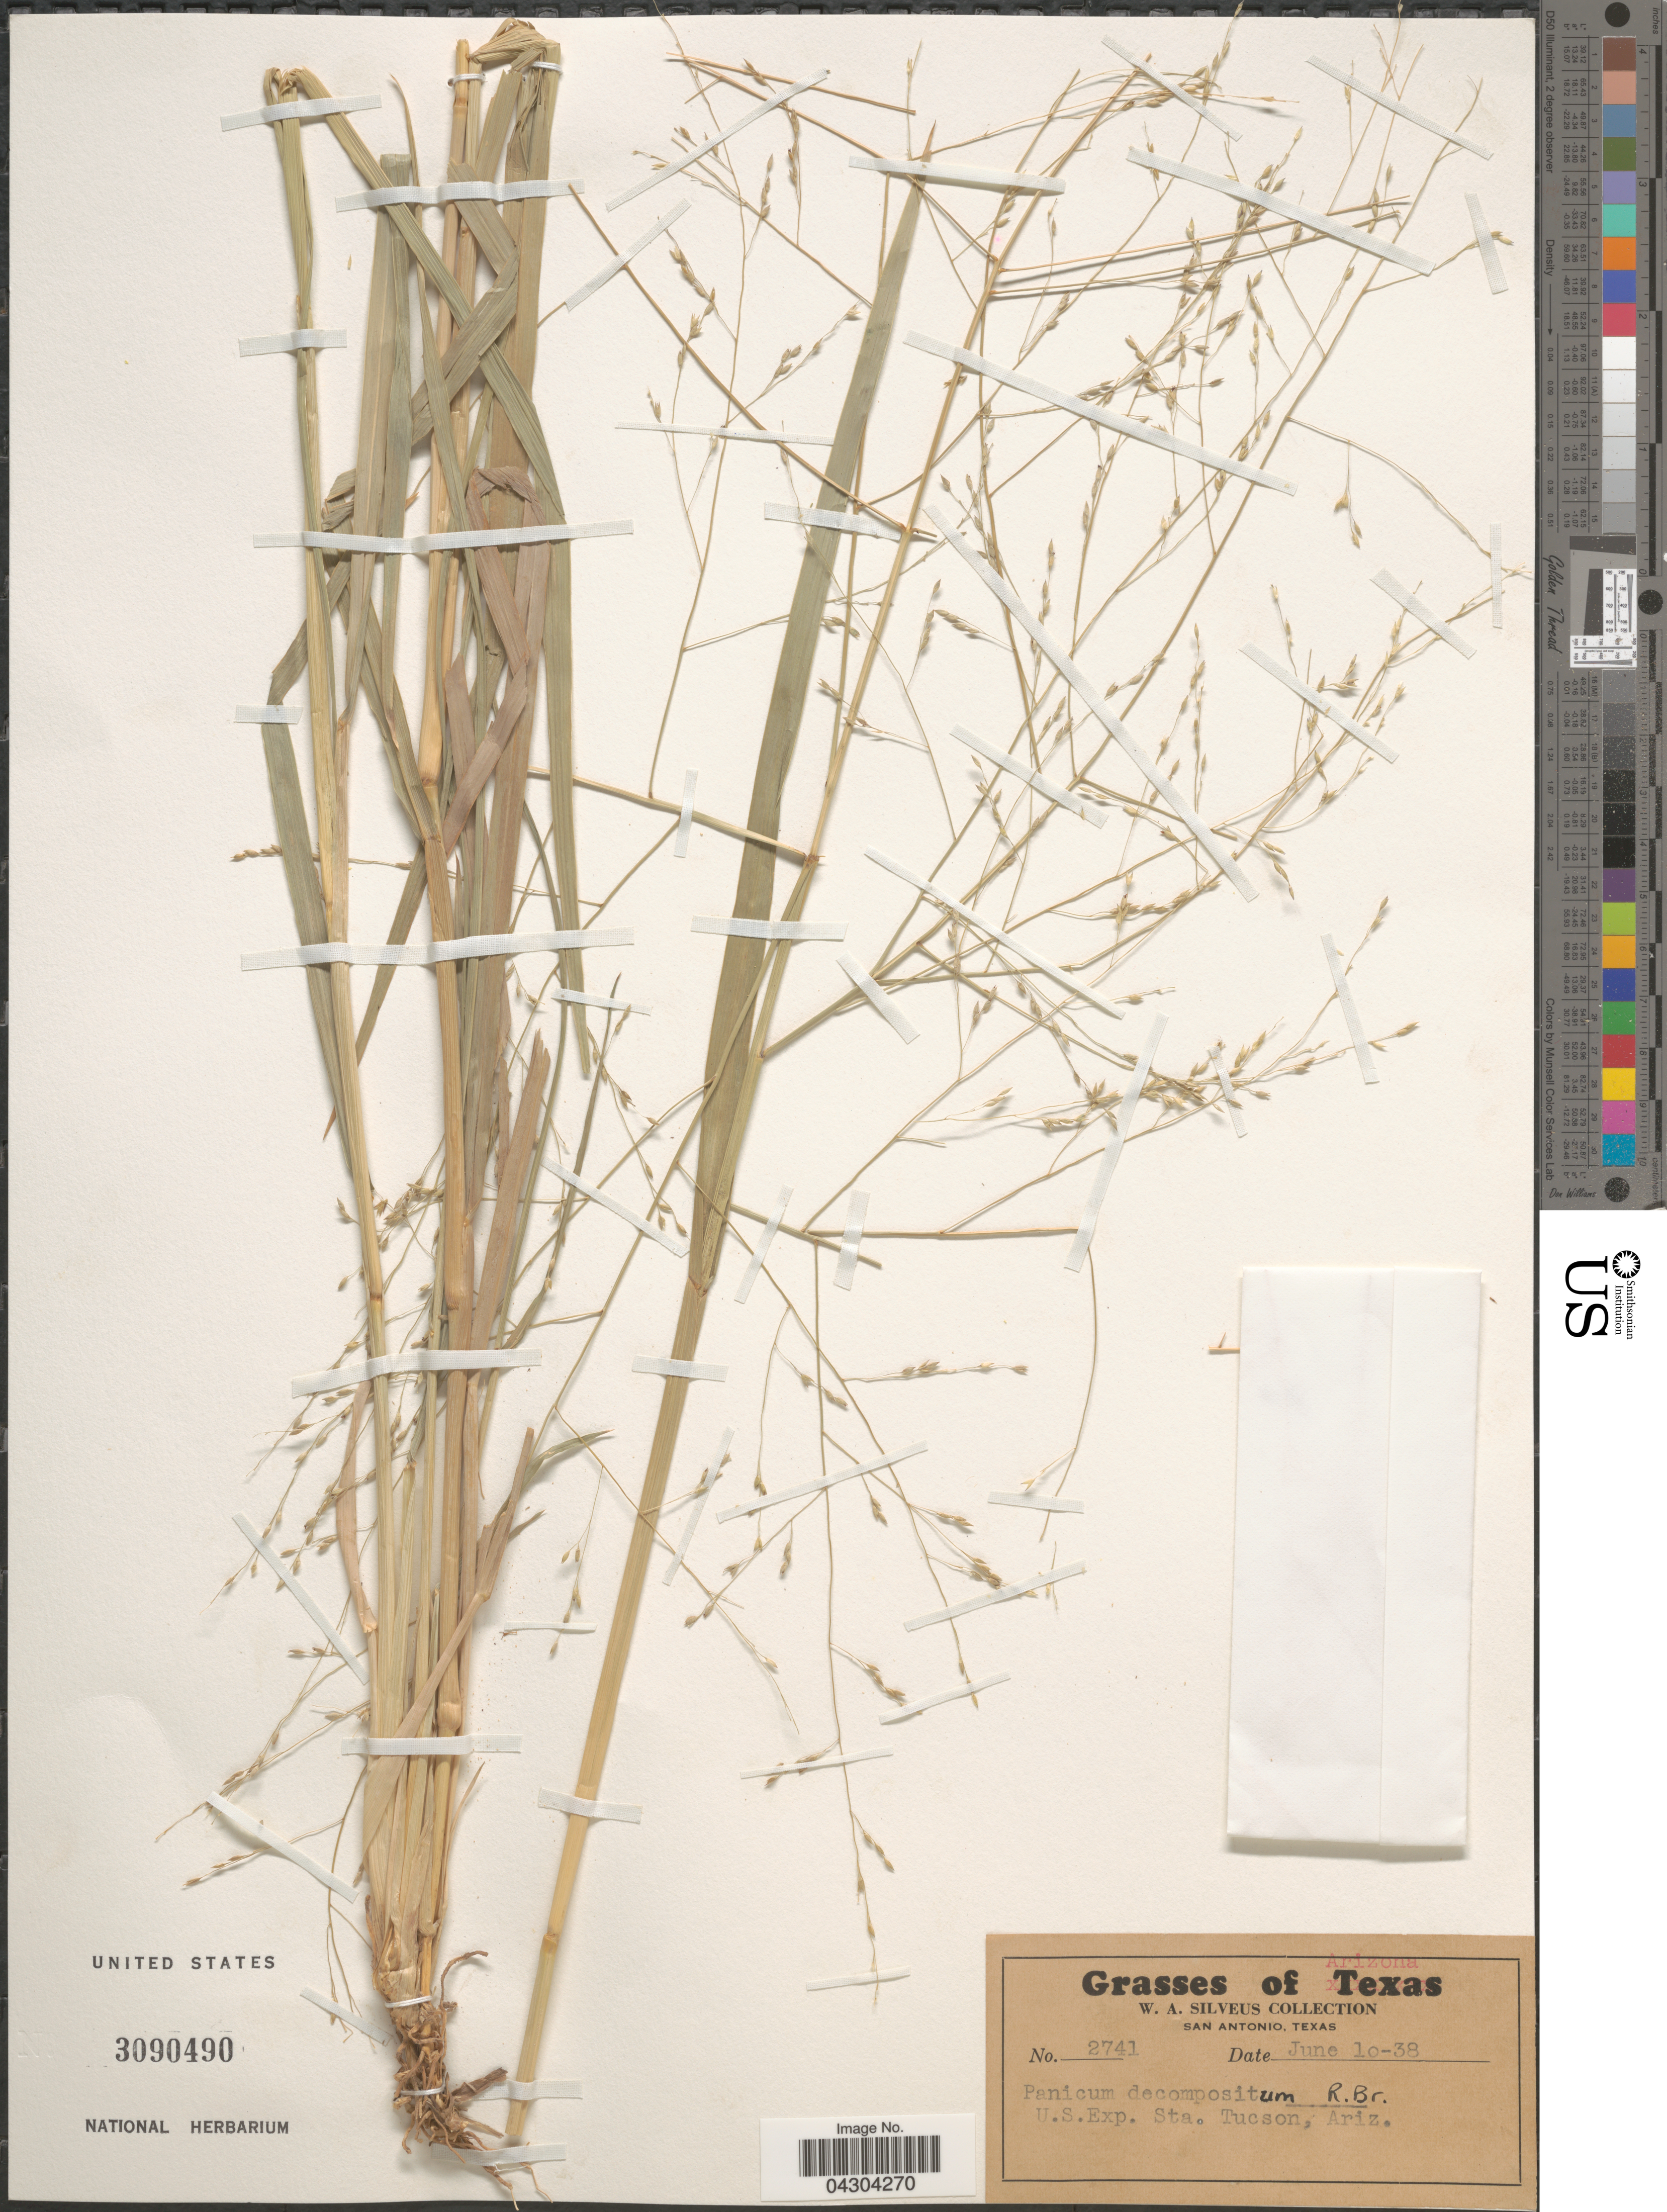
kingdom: Plantae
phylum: Tracheophyta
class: Liliopsida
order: Poales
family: Poaceae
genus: Panicum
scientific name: Panicum decompositum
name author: R. Br.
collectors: W. Silveus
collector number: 2741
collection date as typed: Transcribed d/m/y: 10/6/38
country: United States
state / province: Arizona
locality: U.S.Exp. Sta. Tucson.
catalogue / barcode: US 3090490